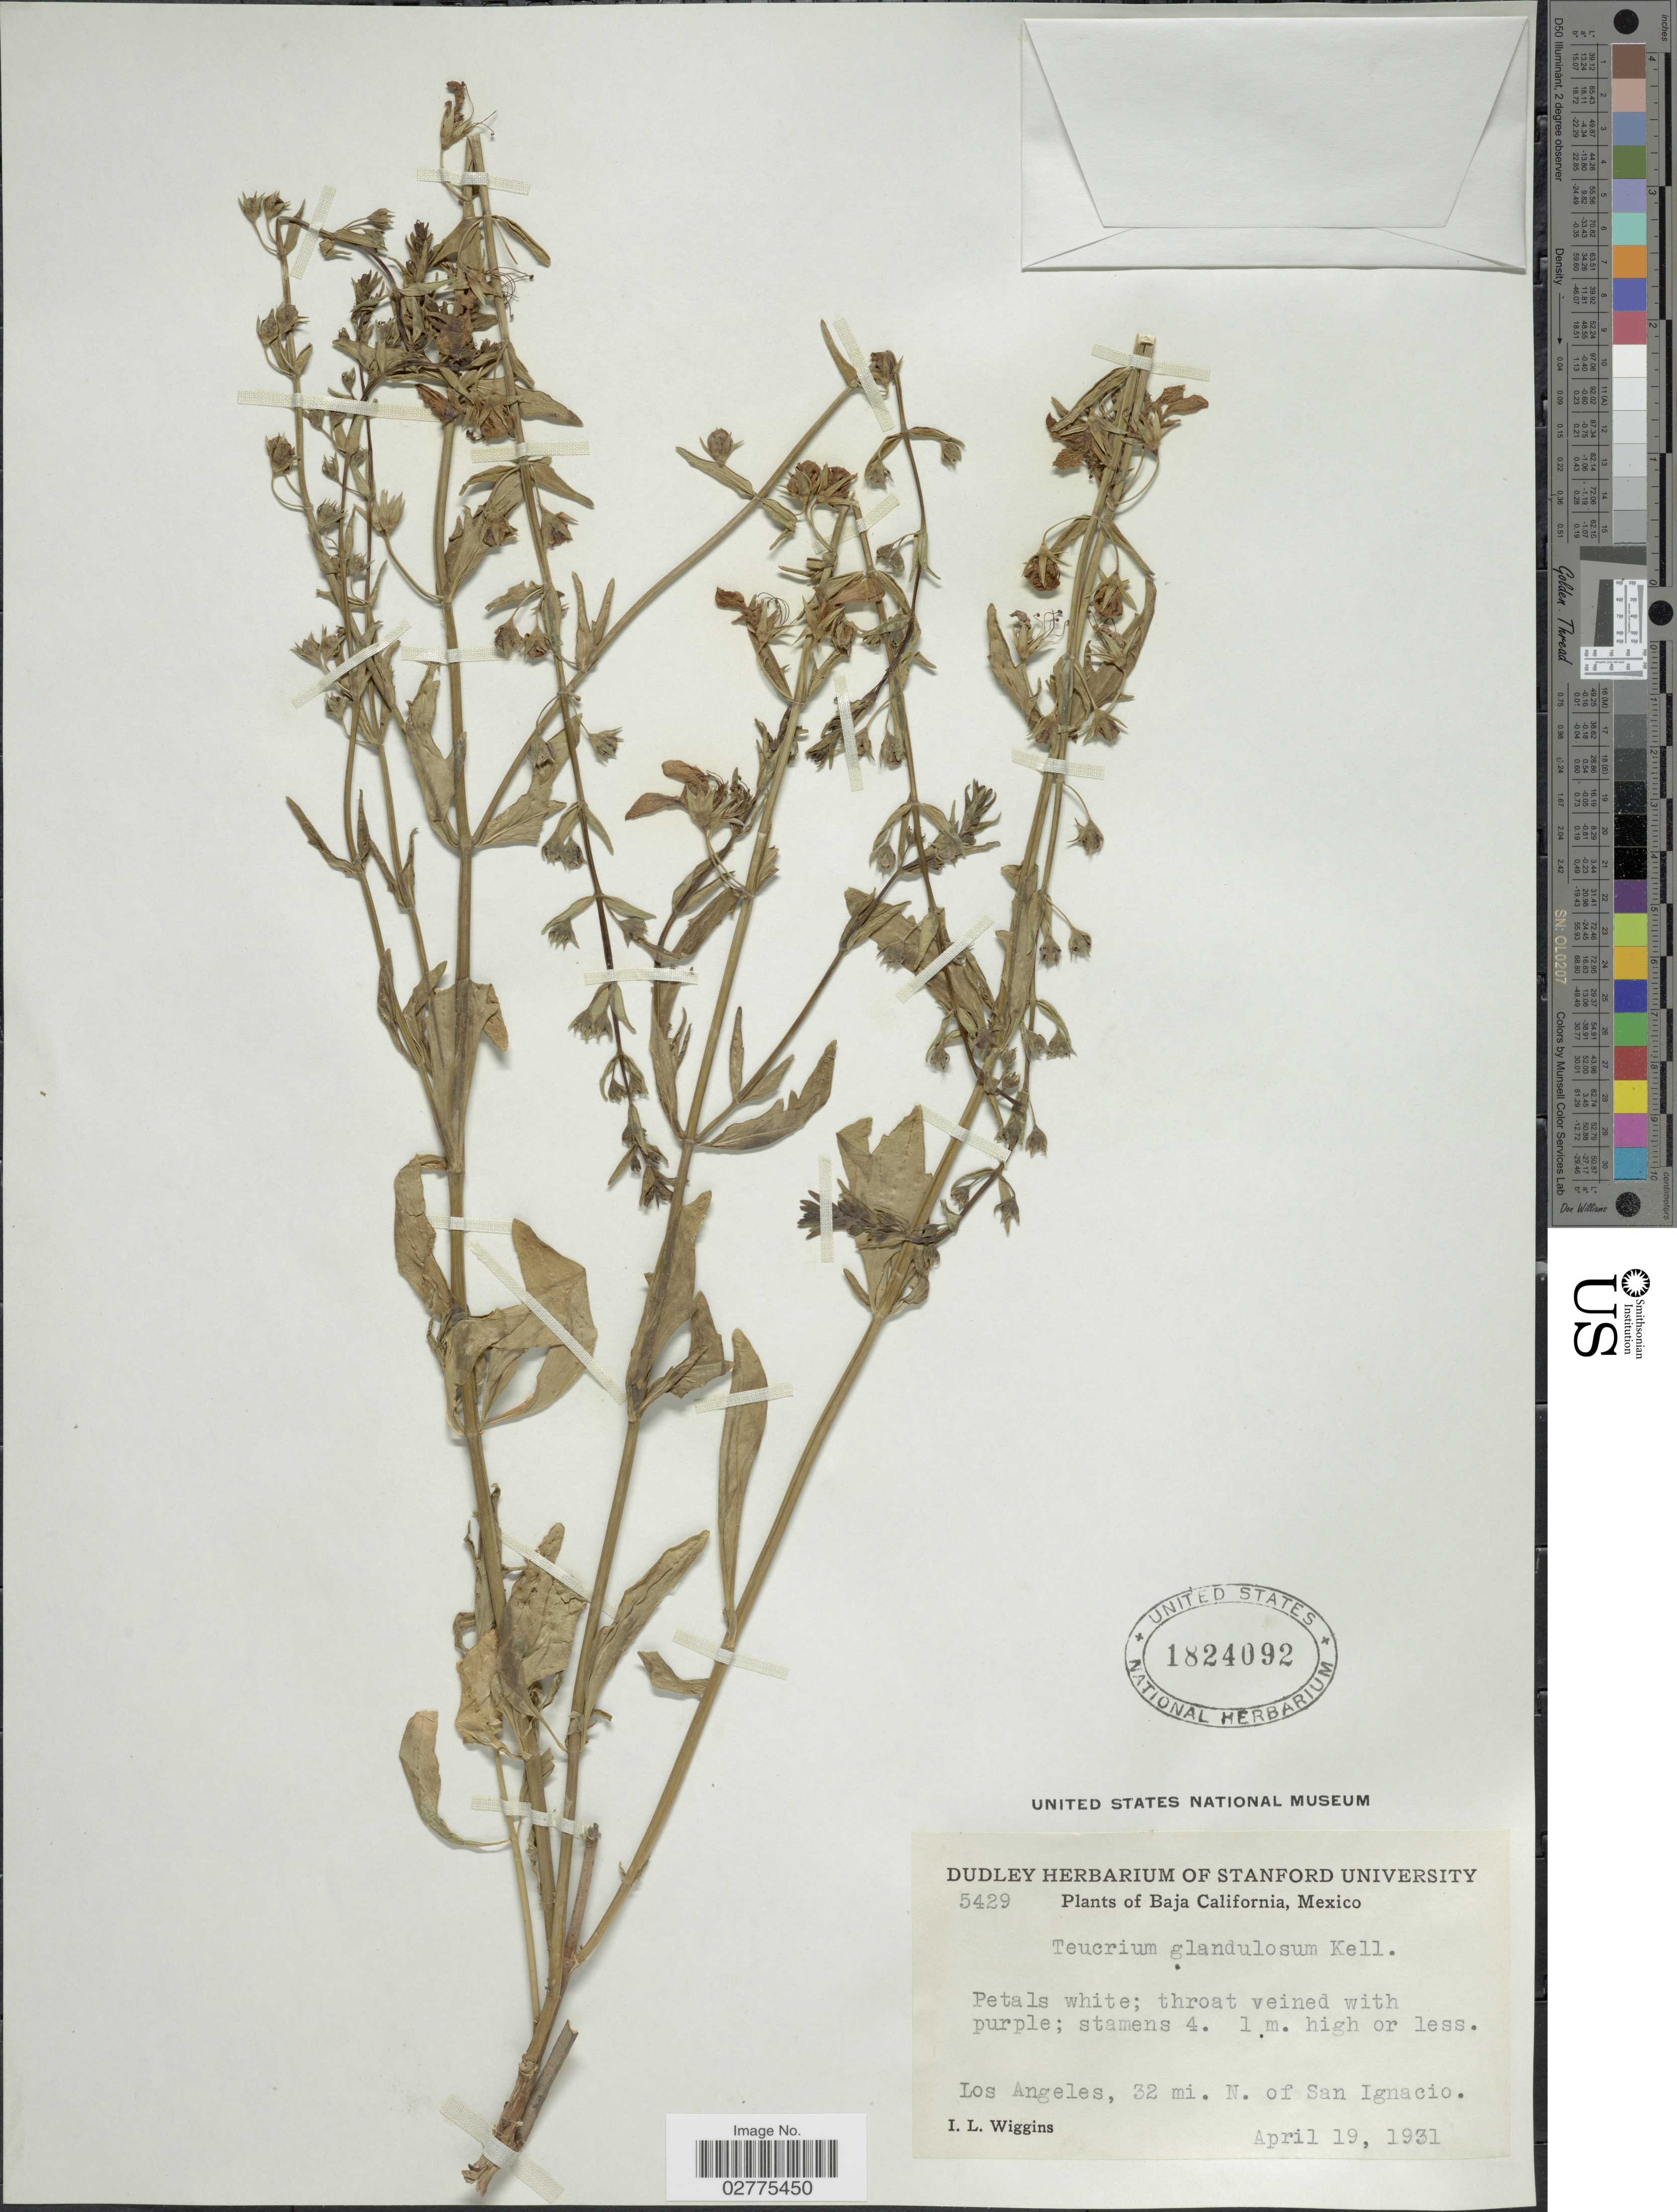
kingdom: Plantae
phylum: Tracheophyta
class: Magnoliopsida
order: Lamiales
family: Lamiaceae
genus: Teucrium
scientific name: Teucrium glandulosum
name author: Kellogg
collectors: I. L. Wiggins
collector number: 5429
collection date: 1931-04-19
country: Mexico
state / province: Baja California Sur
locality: Los Angeles, 32 mi. N. of San Ignacio.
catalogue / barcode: US 1824092